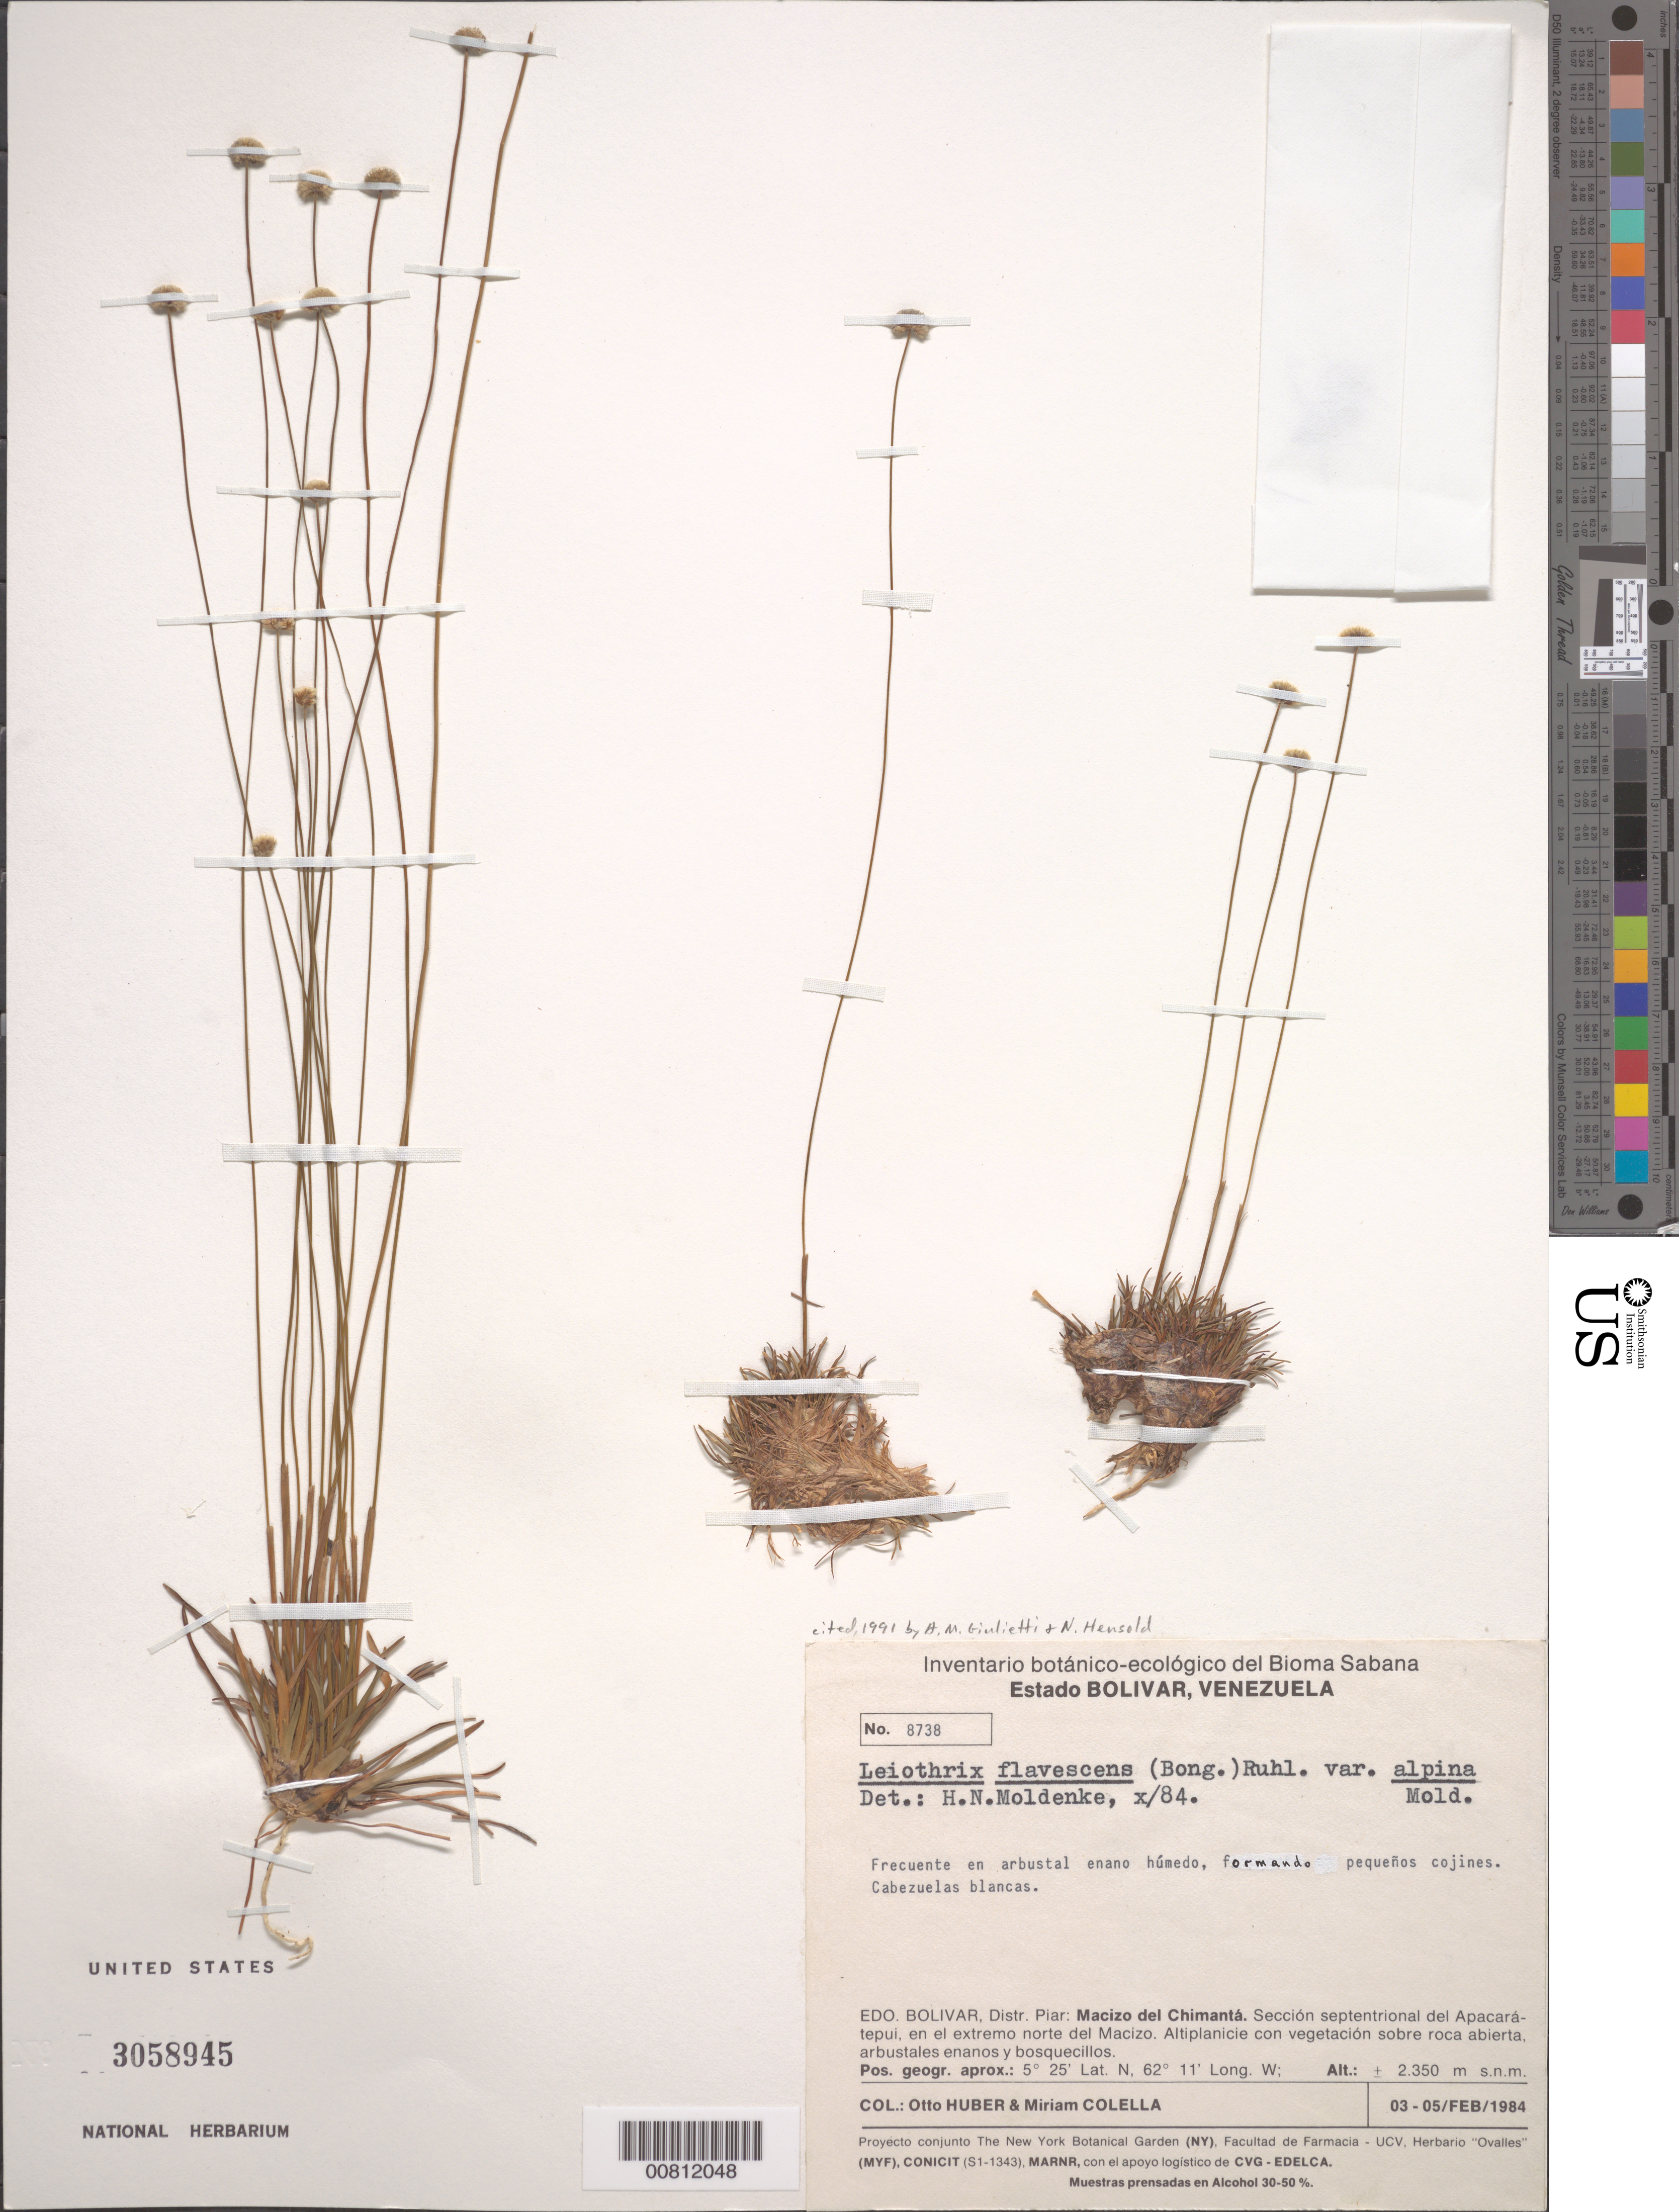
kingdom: Plantae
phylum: Tracheophyta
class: Liliopsida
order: Poales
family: Eriocaulaceae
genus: Leiothrix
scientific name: Leiothrix flavescens var. alpina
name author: Moldenke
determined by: Moldenke, H. N.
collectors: O. Huber & M. Colella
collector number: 8738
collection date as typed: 3-Feb-84 to 5-Feb-84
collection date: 1984-02-03/1984-02-05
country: Venezuela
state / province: Bolívar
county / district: Piar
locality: Macizo del Chimantá, sección septentríonal del Abacará-tepuí, en el extremo norte del Macizo.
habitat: Altiplanicie con vegetación sobre roca abierta, arbustales enanos y bosquecillos; en arbustal enano húmedo.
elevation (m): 2350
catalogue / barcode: US 3058945